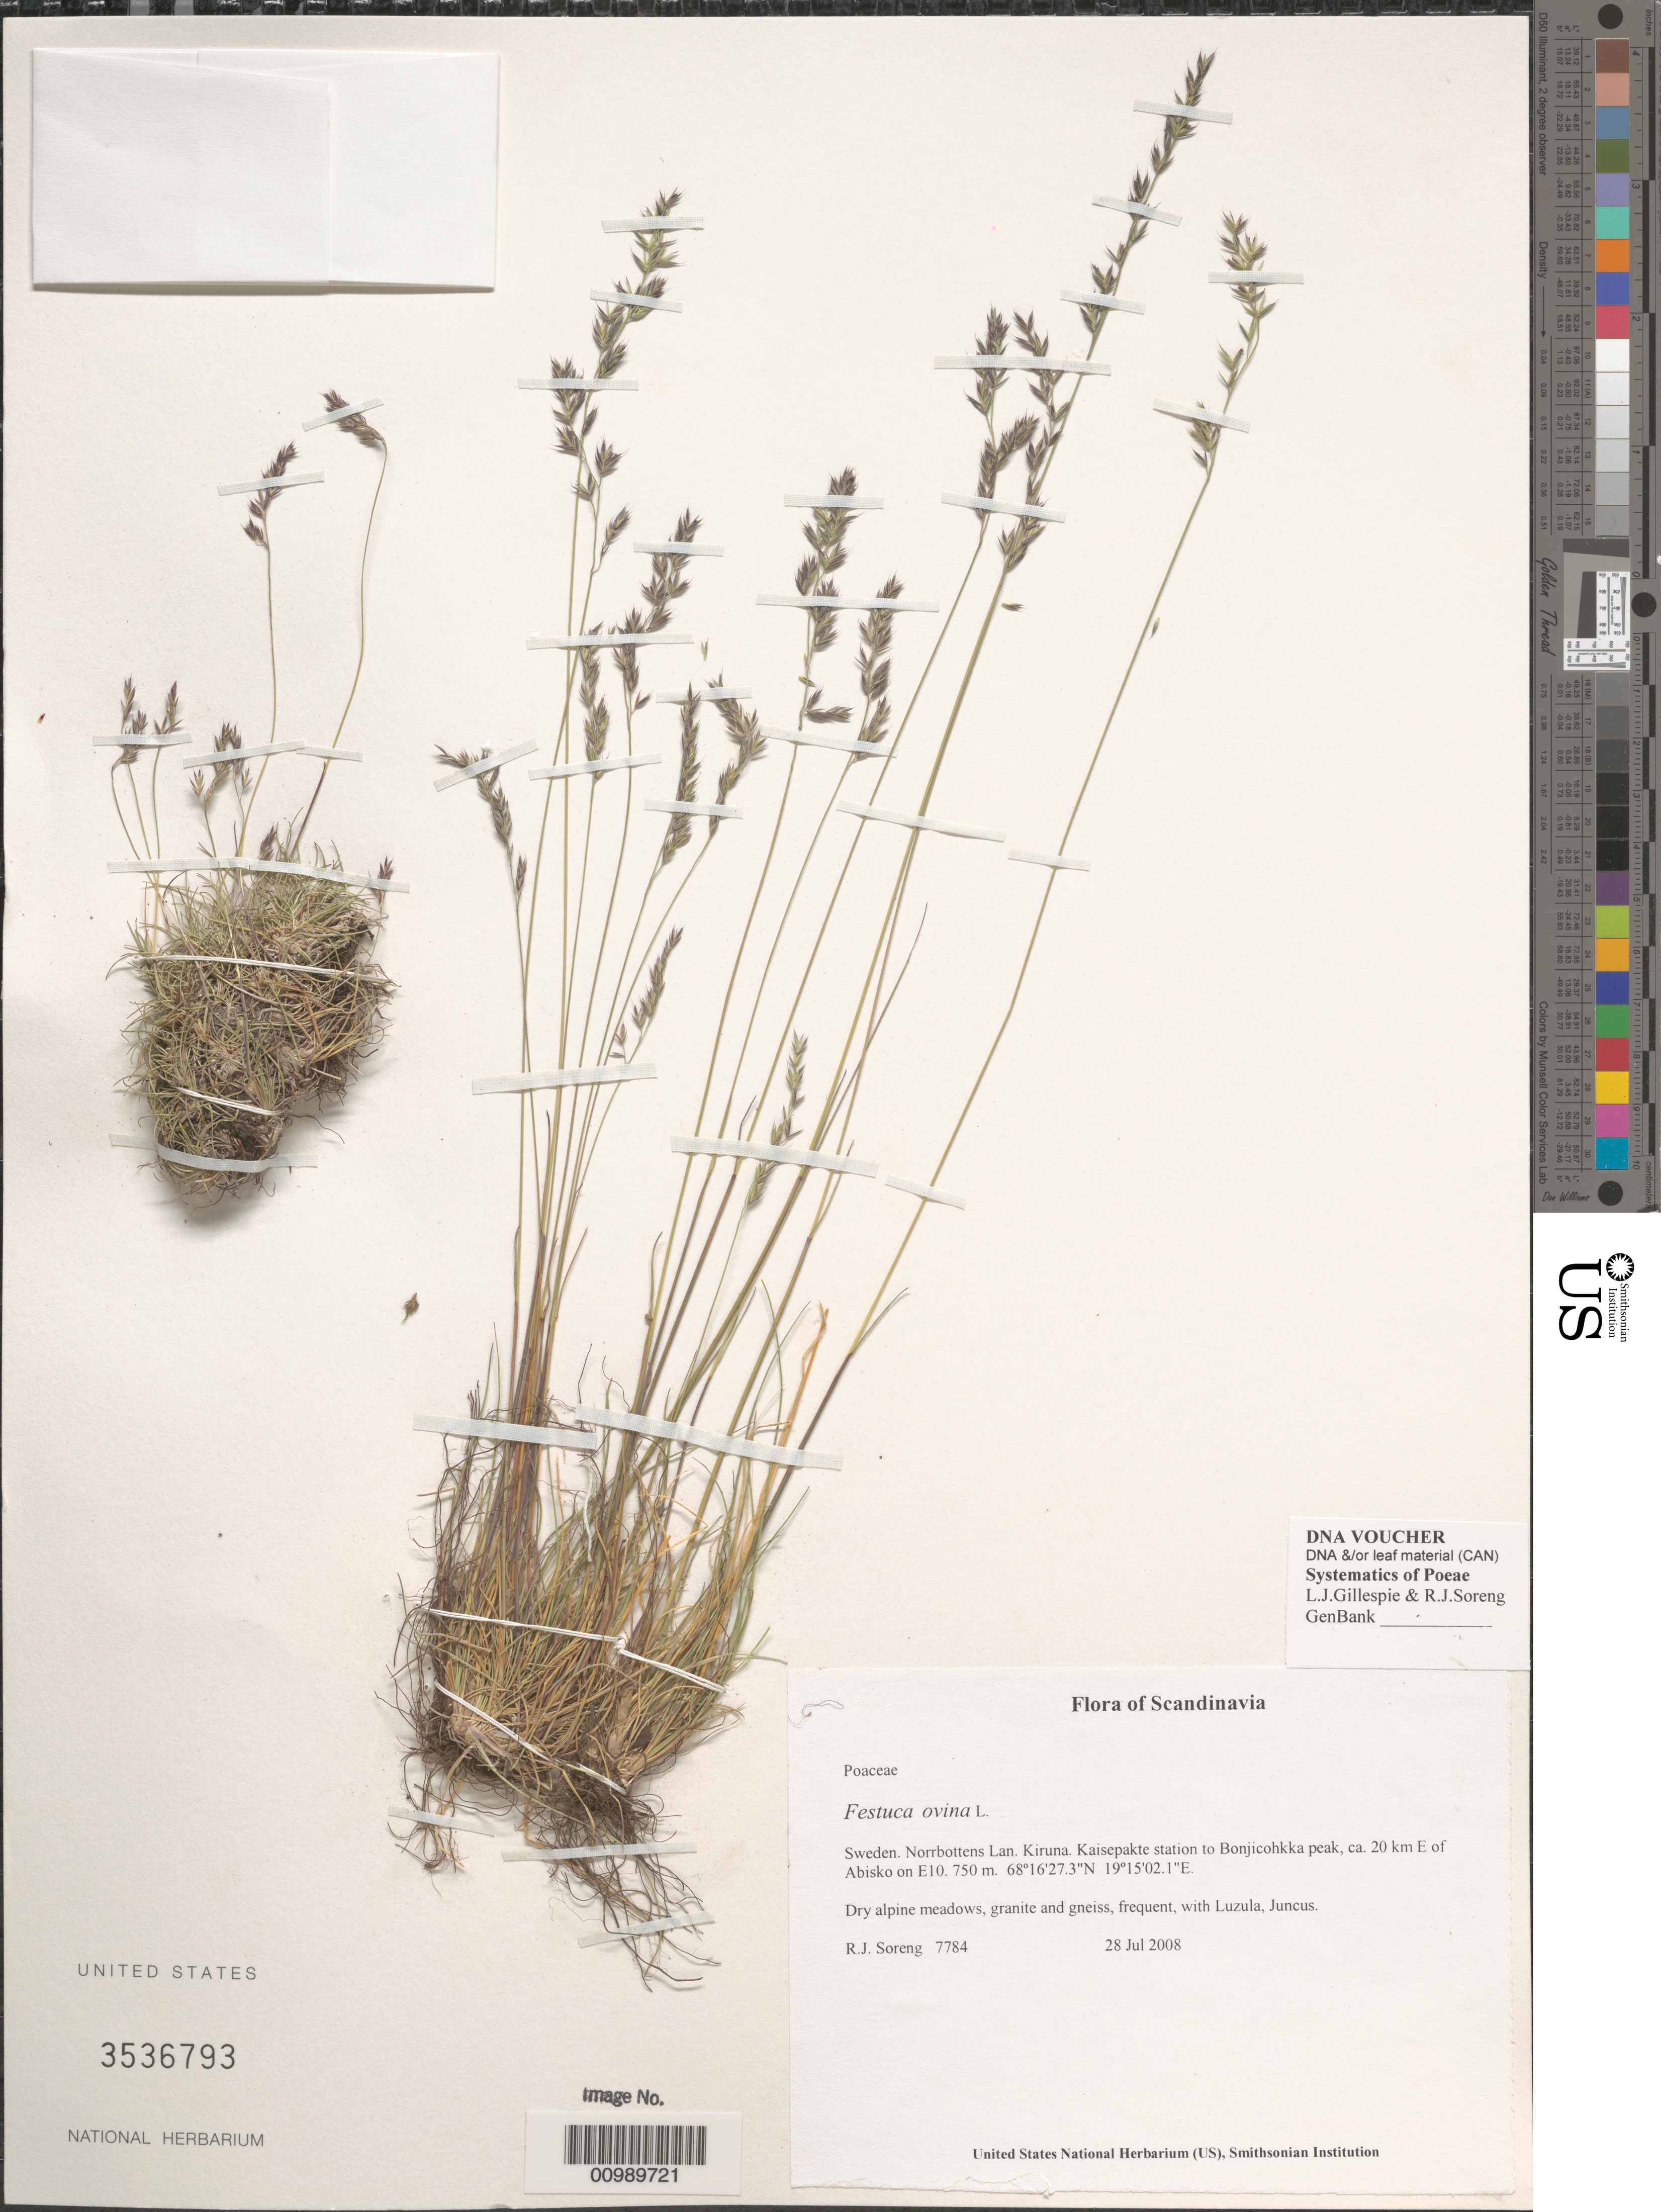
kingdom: Plantae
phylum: Tracheophyta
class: Liliopsida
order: Poales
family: Poaceae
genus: Festuca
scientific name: Festuca ovina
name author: Hack.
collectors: R. J. Soreng & N. L. Soreng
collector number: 7784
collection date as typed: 28 Jul 2008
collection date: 2008-07-28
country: Sweden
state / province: Norrbotten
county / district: Kiruna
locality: Kaisepakte station to Bonjicohkka peak, ca. 20 km E of Abisko on E10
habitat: Dry alpine meadows, granite and gneiss, frequent, with Luzula, Juncus.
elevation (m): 750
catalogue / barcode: US 3536793